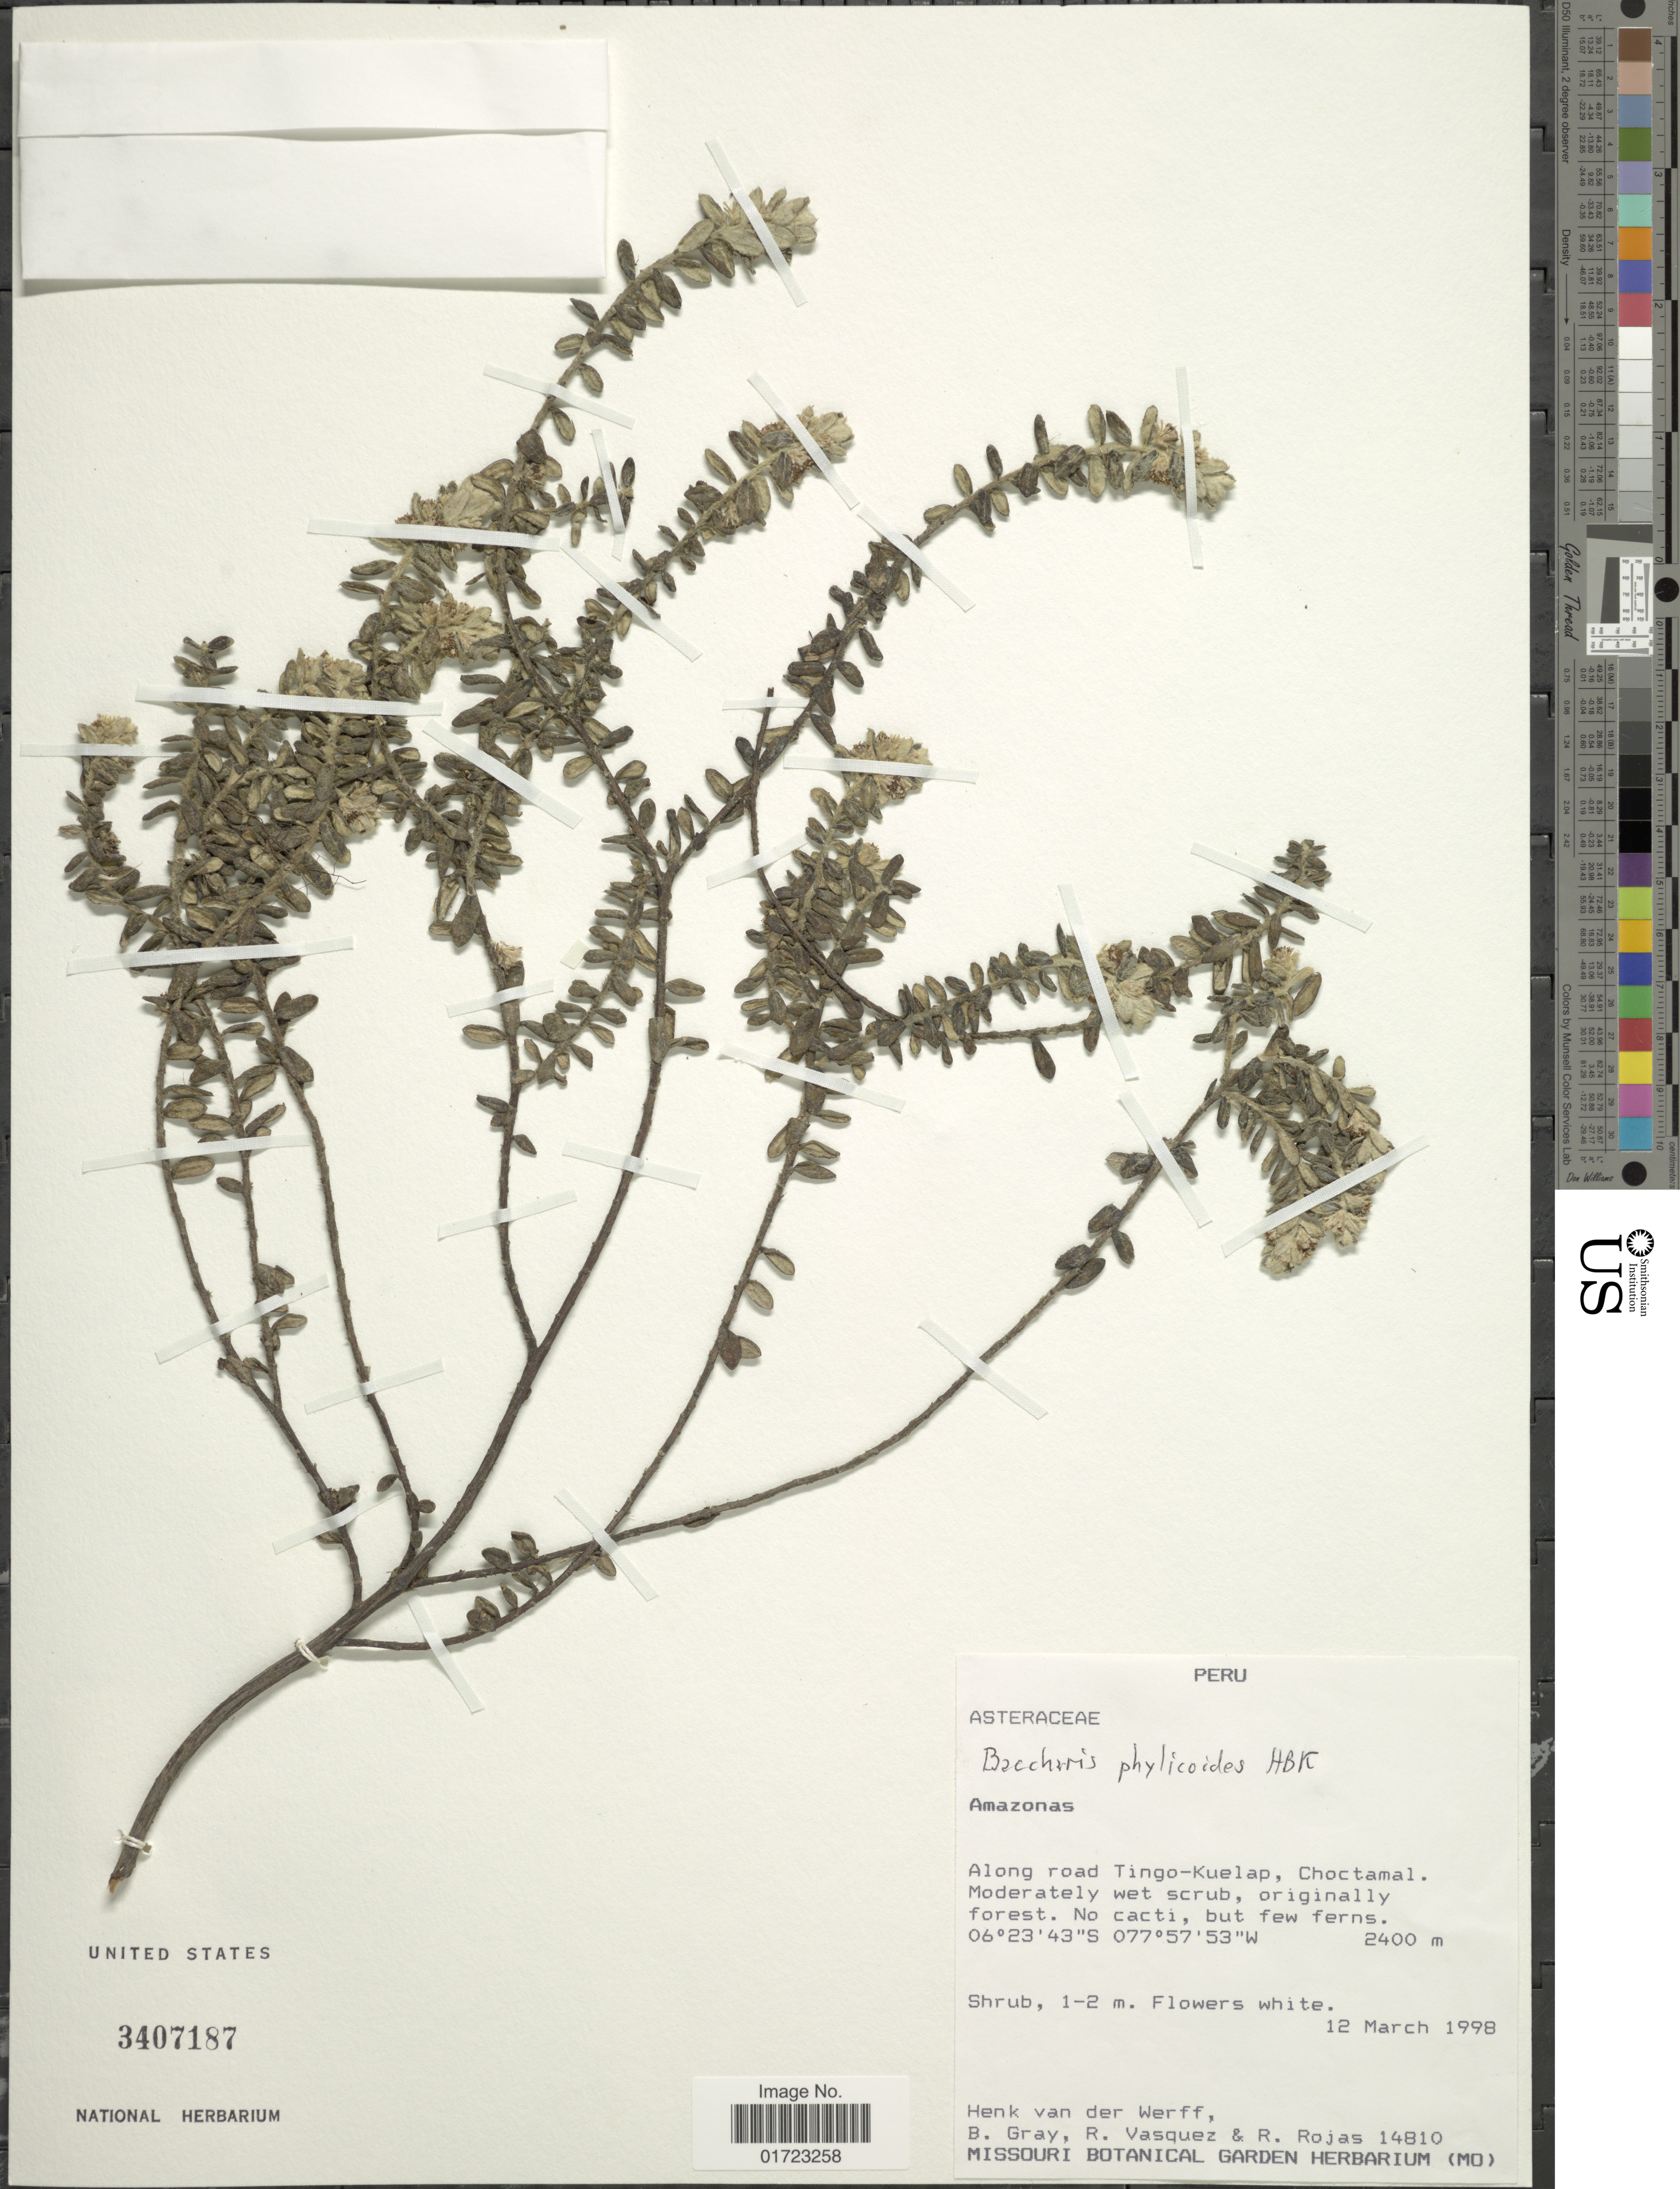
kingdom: Plantae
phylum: Tracheophyta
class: Magnoliopsida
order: Asterales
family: Asteraceae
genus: Baccharis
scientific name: Baccharis phylicoides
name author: Kunth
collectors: H. van der Werff, B. Gray, R. Vasquez & R. Rojas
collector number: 14810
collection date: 1998-03-12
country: Peru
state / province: Amazonas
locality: Amazonas, Along road Tingo-Kuelap, Choctamal.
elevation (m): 2400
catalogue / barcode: US 3407187